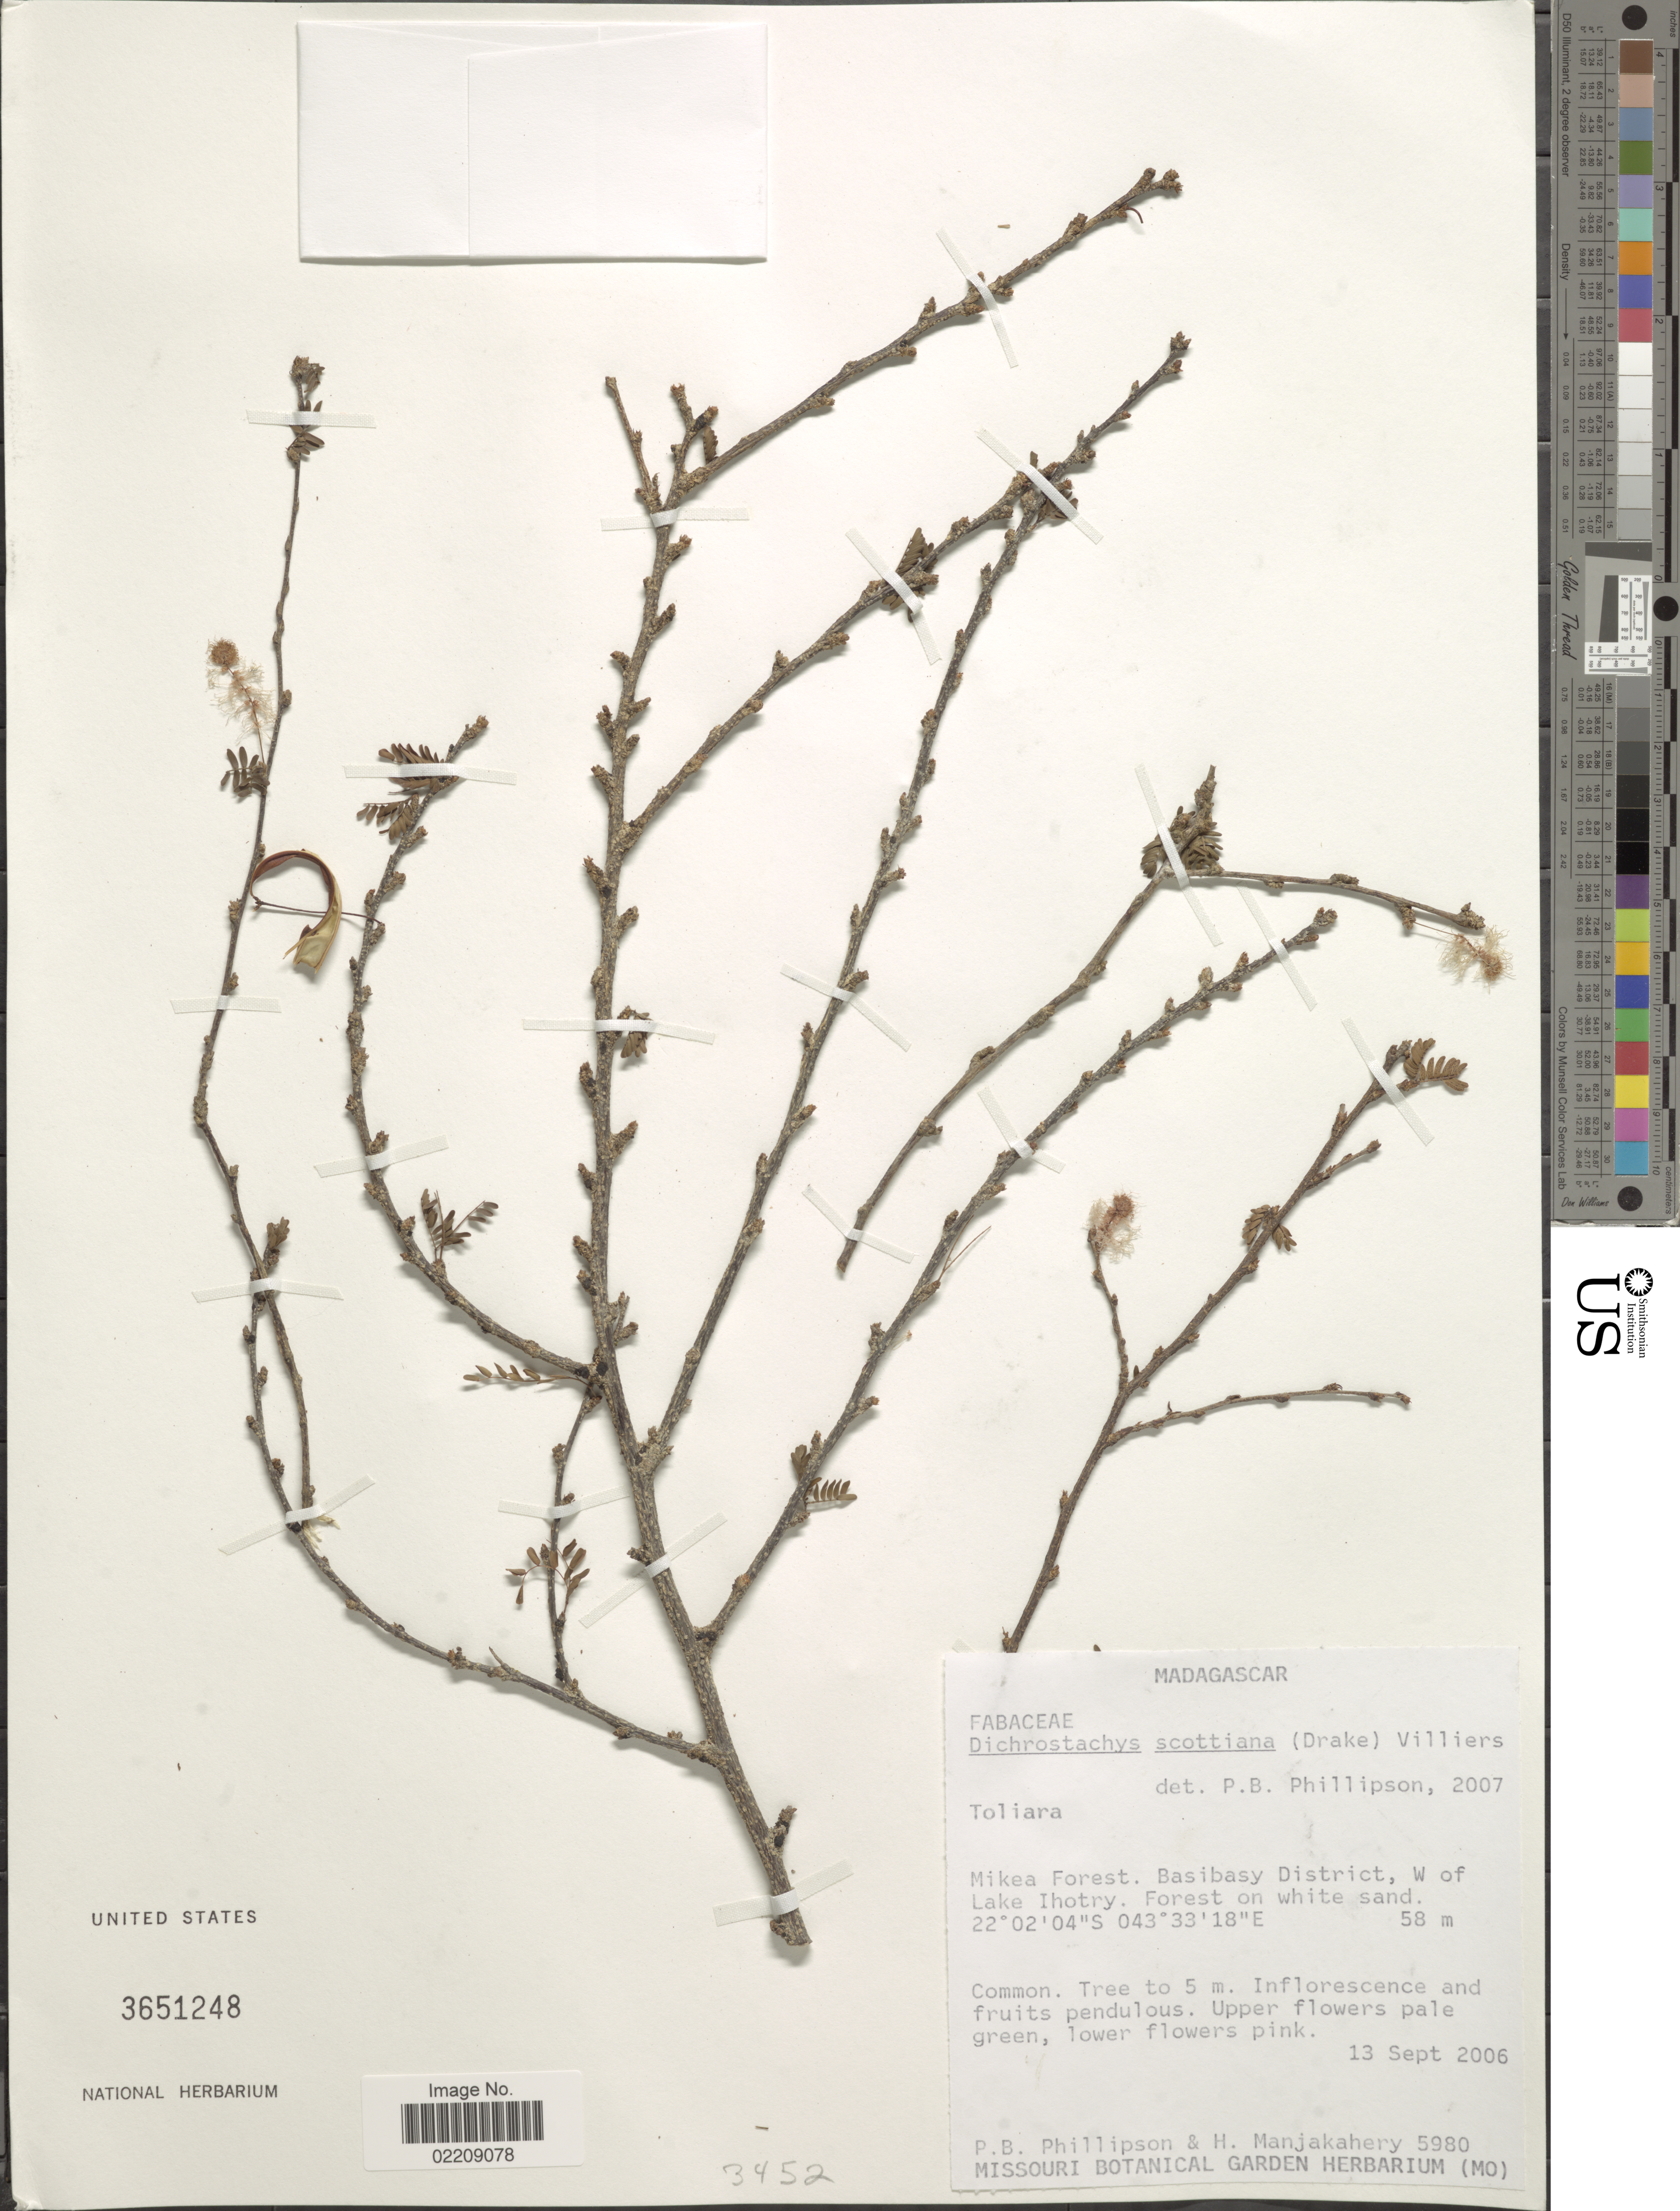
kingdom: Plantae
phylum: Tracheophyta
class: Magnoliopsida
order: Fabales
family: Fabaceae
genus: Dichrostachys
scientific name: Dichrostachys scottiana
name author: (Drake) Villiers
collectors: P. B. Phillipson & H. N. Manjakahery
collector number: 5980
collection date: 2006-09-13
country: Madagascar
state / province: Atsimo-Andrefana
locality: Mikea Forest. Basibasy District, W of Lake Ihotry. Forest on white sand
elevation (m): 58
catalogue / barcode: US 3651248